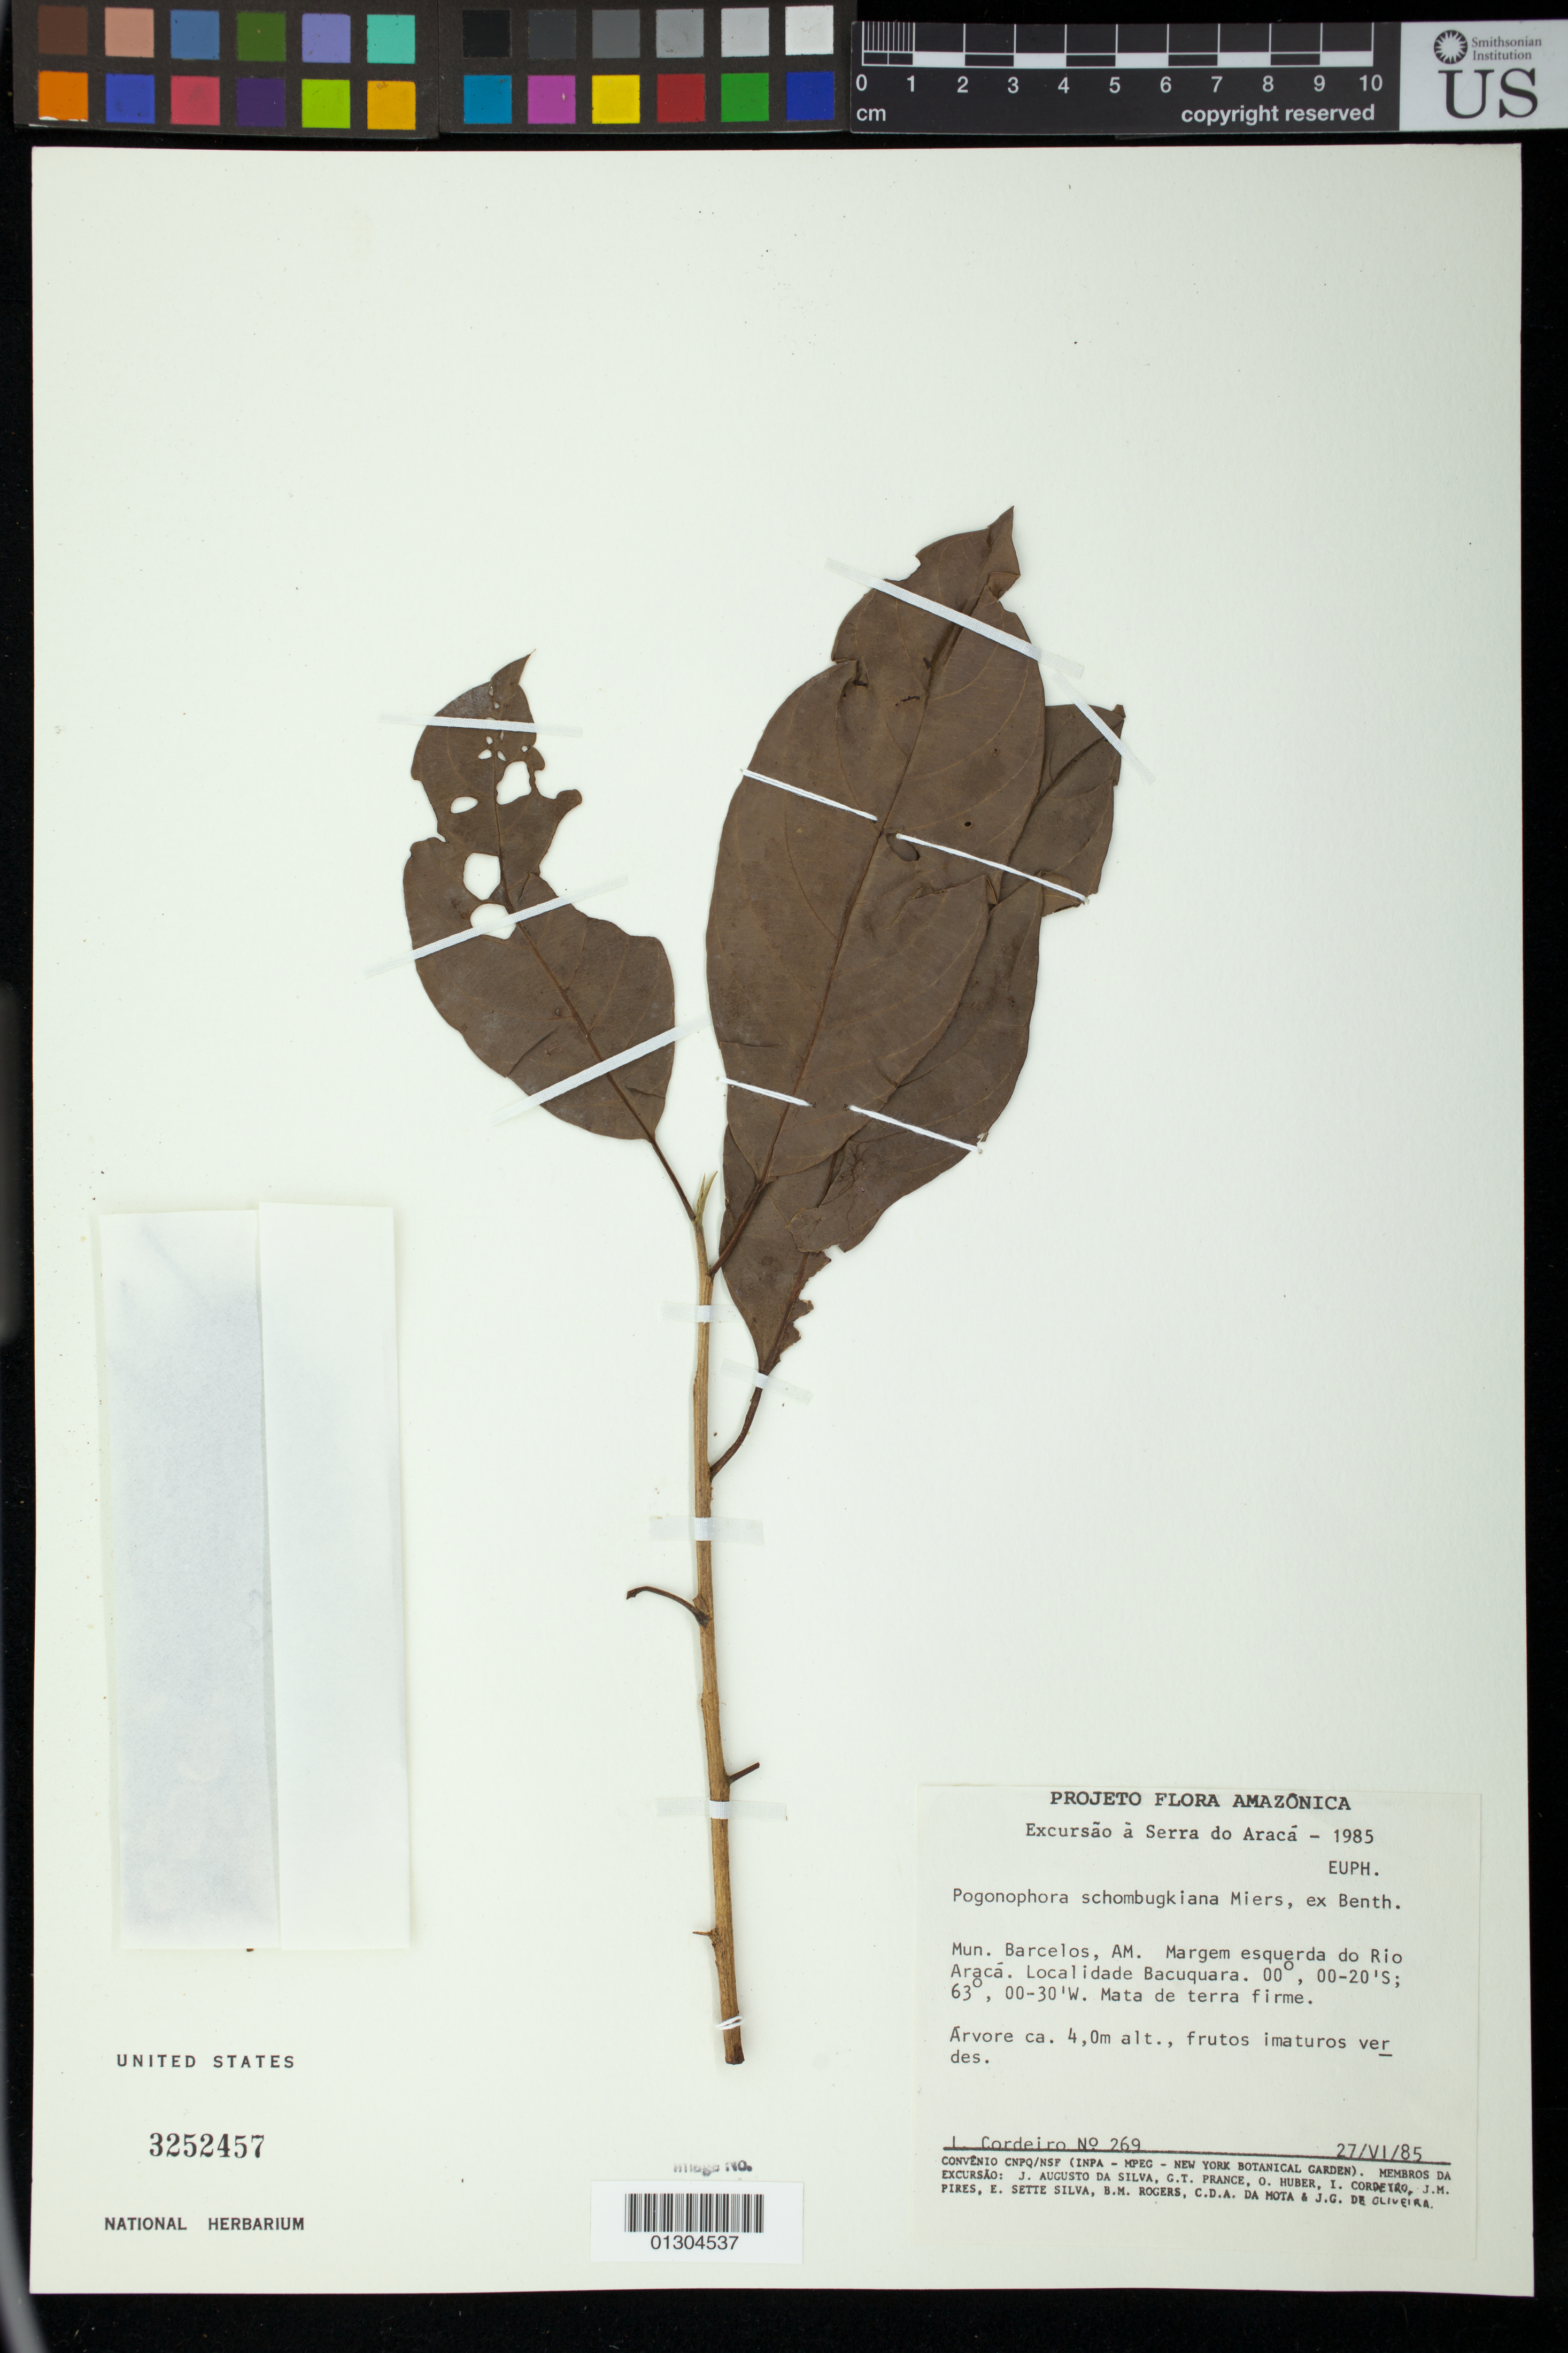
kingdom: Plantae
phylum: Tracheophyta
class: Magnoliopsida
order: Malpighiales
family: Peraceae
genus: Pogonophora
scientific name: Pogonophora schomburgkiana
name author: Miers ex Benth.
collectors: I. Cordeiro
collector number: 269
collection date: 1985-06-27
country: Brazil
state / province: Amazonas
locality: Mun. Barcelos, AM. Margem esquerda do Rio Araca. Localidade Bacuquara. Mata de terra firme.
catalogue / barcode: US 3252457